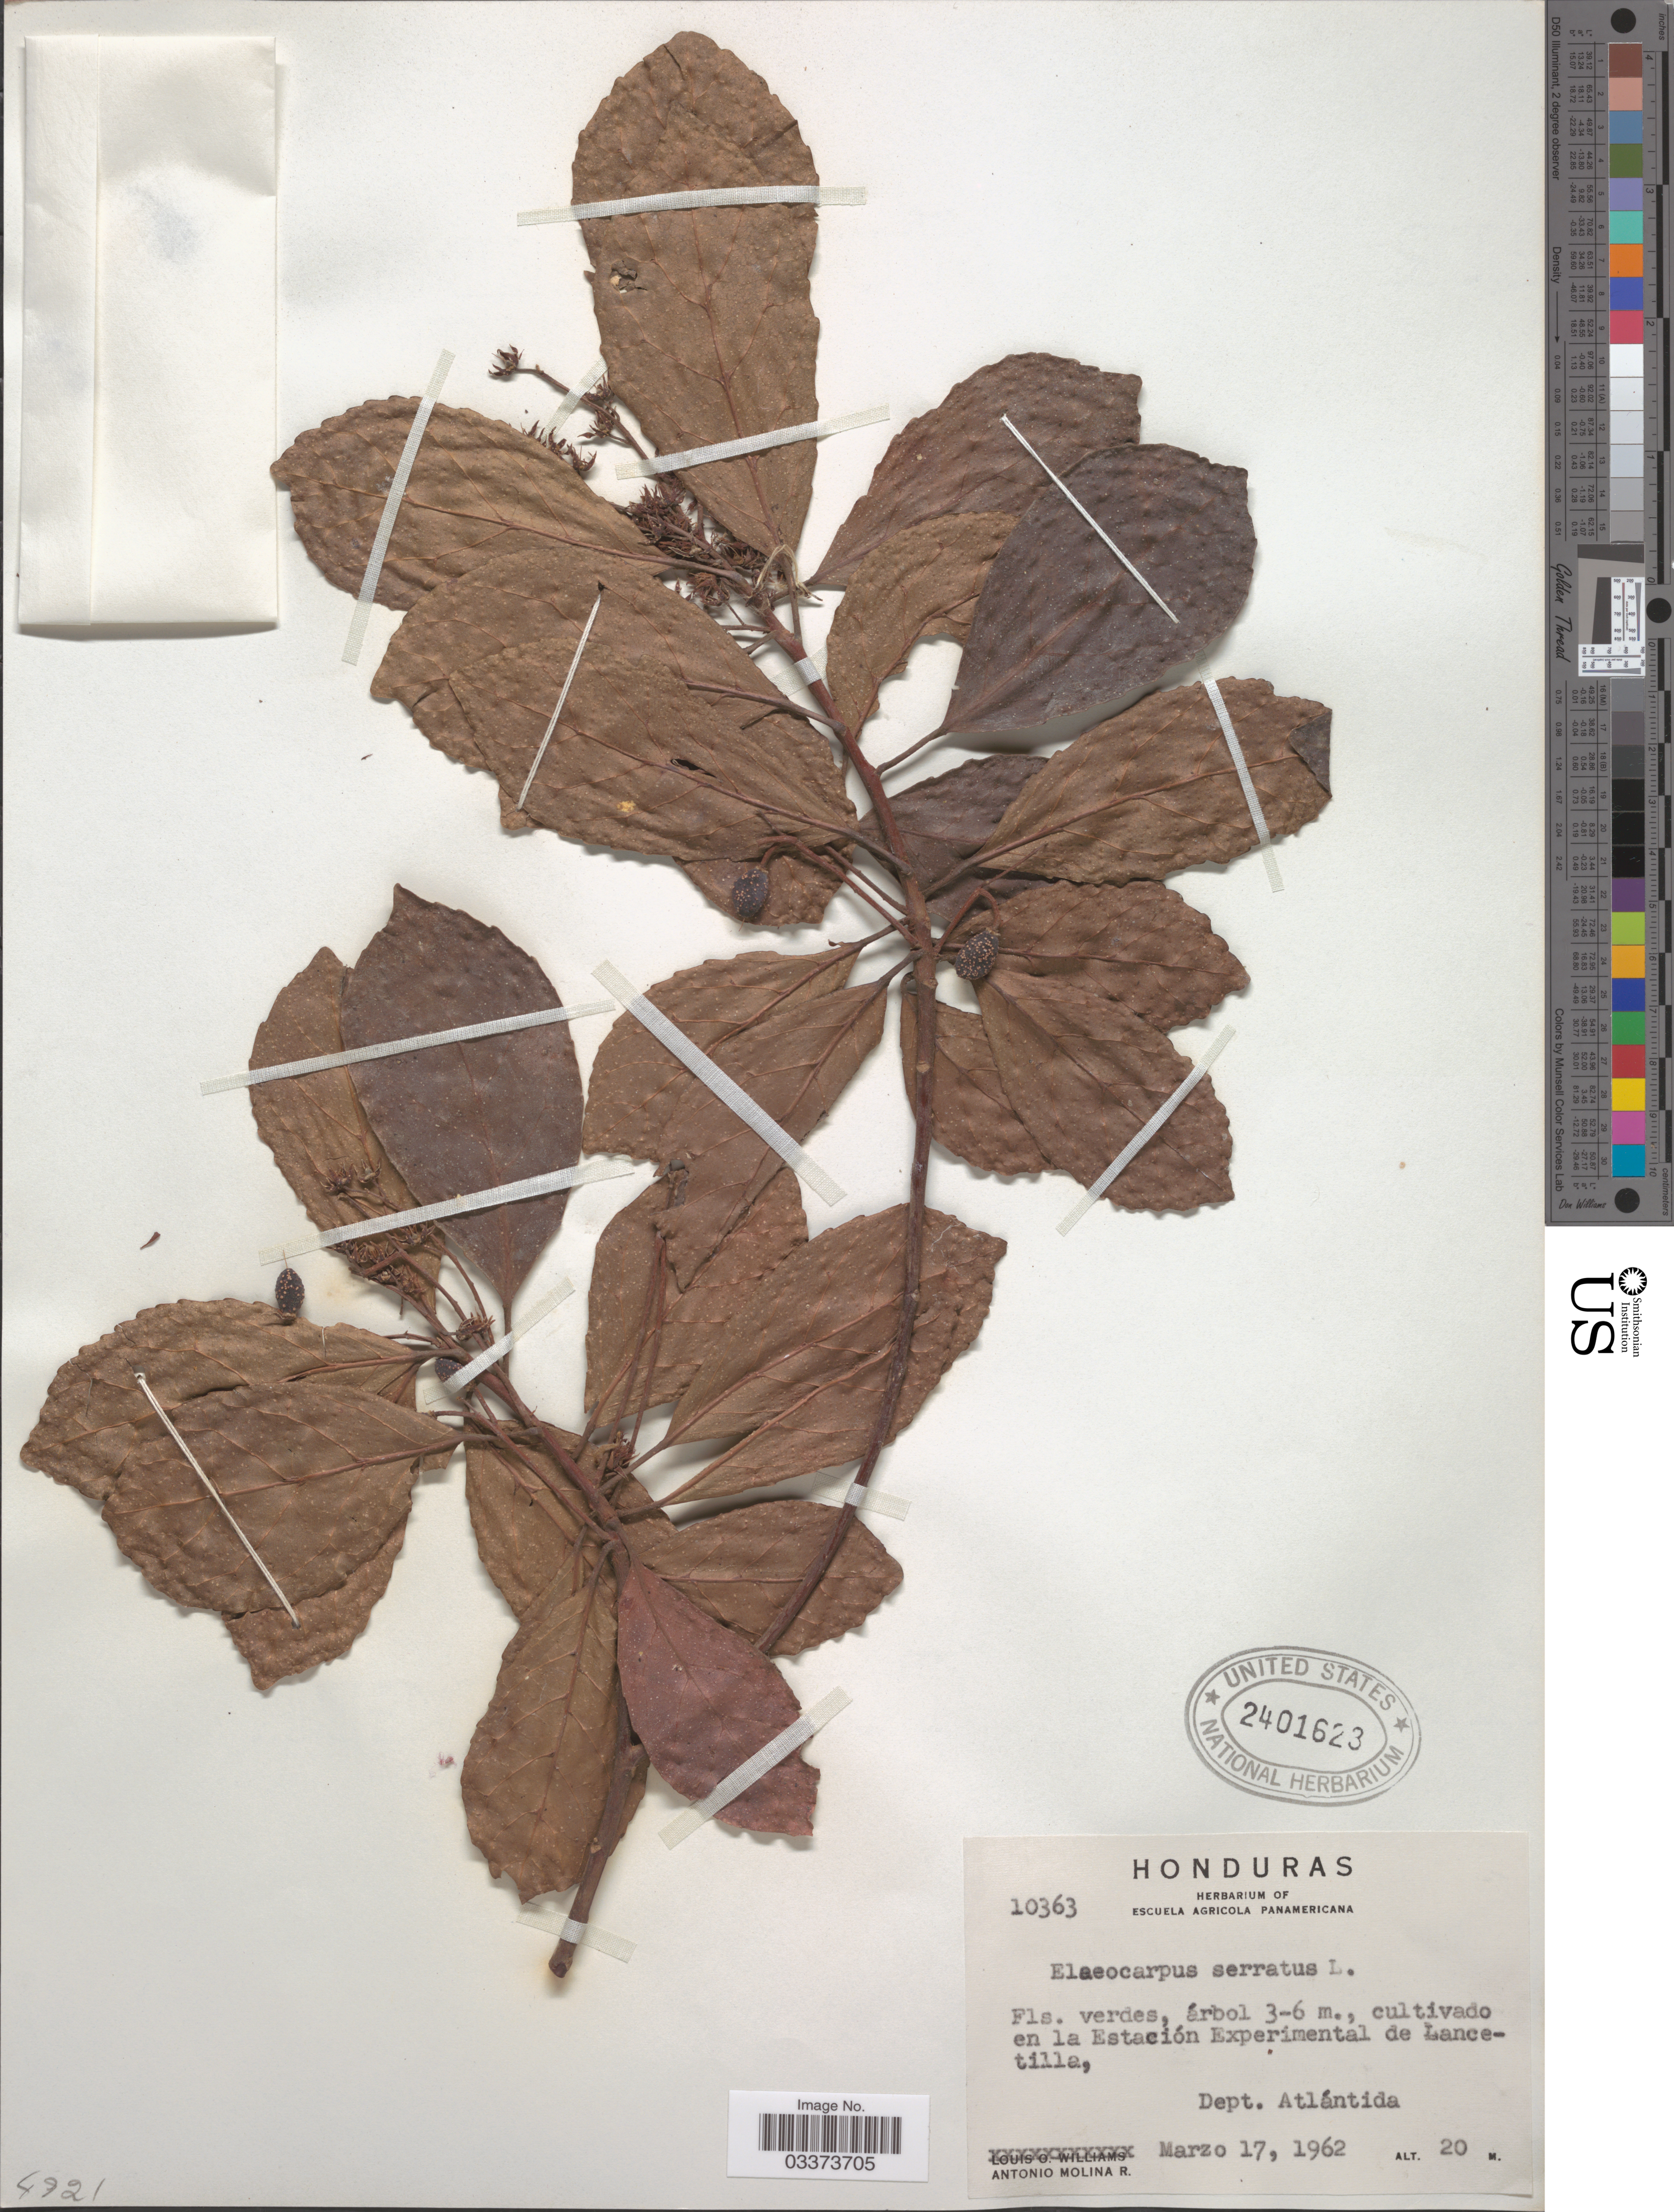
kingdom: Plantae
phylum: Tracheophyta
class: Magnoliopsida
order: Oxalidales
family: Elaeocarpaceae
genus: Elaeocarpus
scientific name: Elaeocarpus serratus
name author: L.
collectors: A. Molina R.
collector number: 10363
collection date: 1962-03-17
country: Honduras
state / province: Atlántida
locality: Cultivado en la Estación Experimental de Lancetilla, Dept. Atlántida.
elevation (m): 20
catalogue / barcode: US 2401623